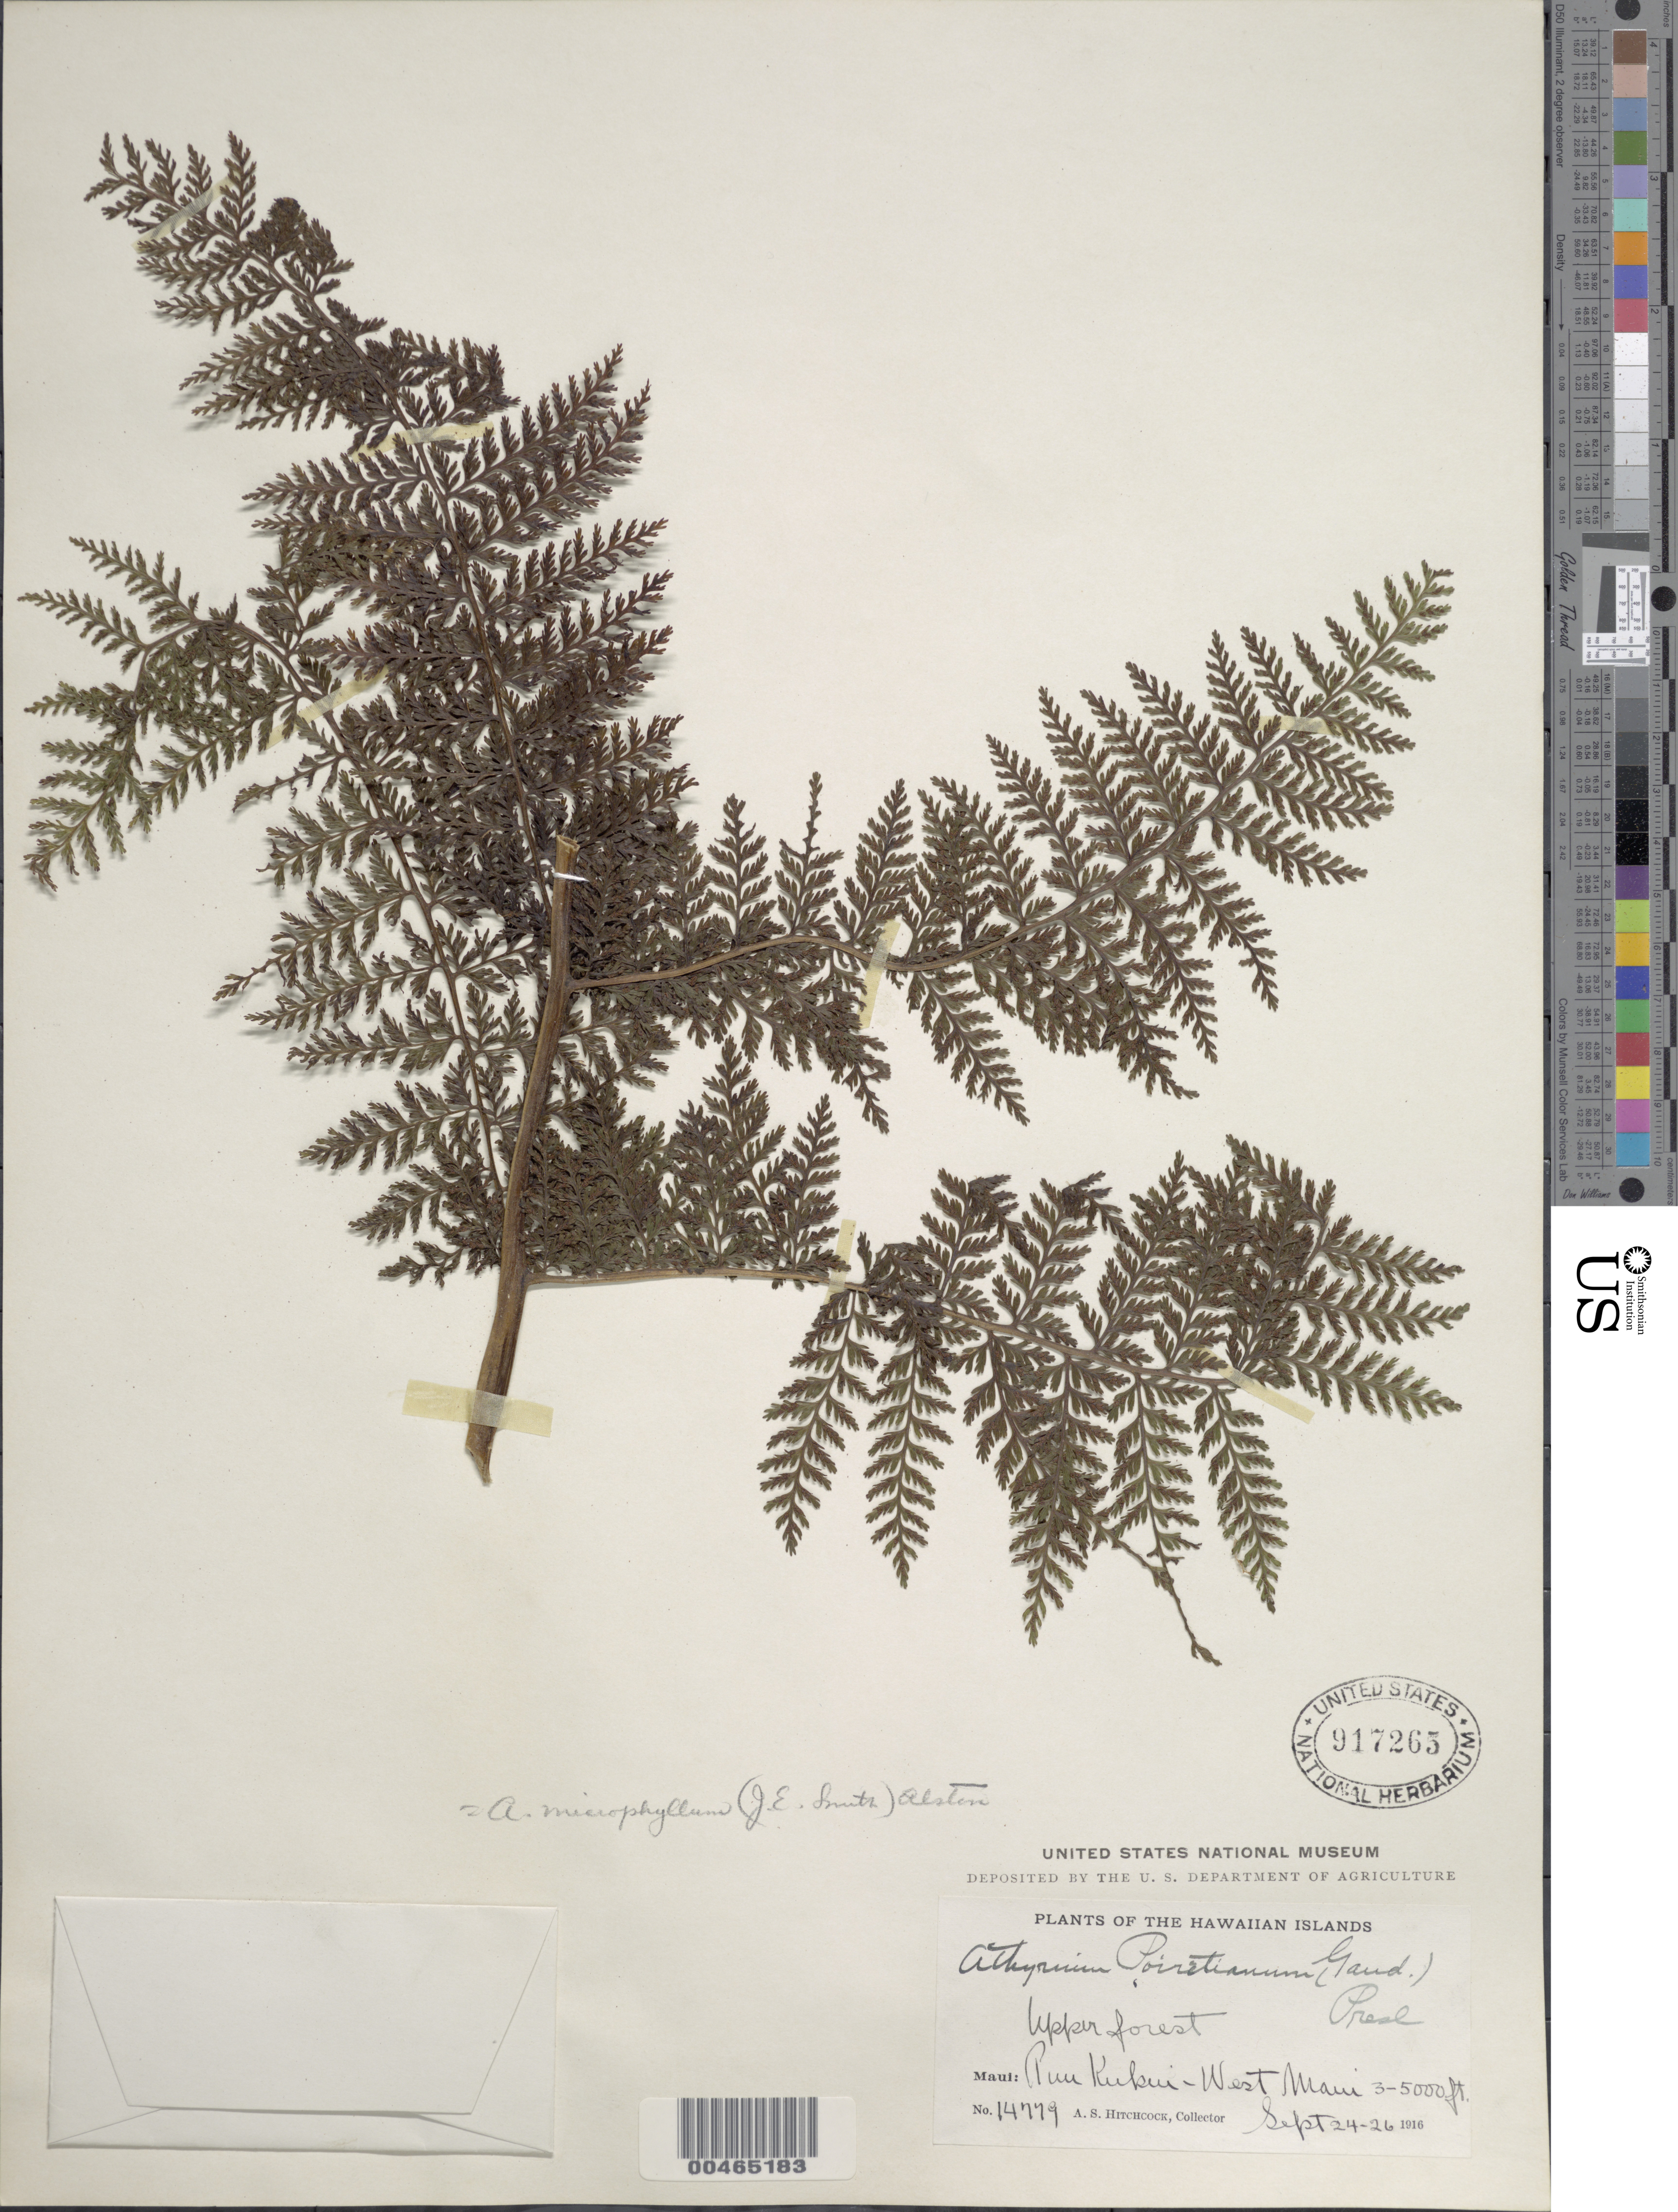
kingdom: Plantae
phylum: Tracheophyta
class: Polypodiopsida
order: Polypodiales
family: Athyriaceae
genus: Athyrium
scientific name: Athyrium microphyllum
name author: (Sm.) Alston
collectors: A. S. Hitchcock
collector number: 14779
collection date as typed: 24 Sep 1916 to 26 Sep 1916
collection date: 1916-09-24/1916-09-26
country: United States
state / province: Hawaii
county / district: Maui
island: Maui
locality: Puu Kukui, W Maui, Maui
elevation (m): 914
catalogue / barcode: US 917265